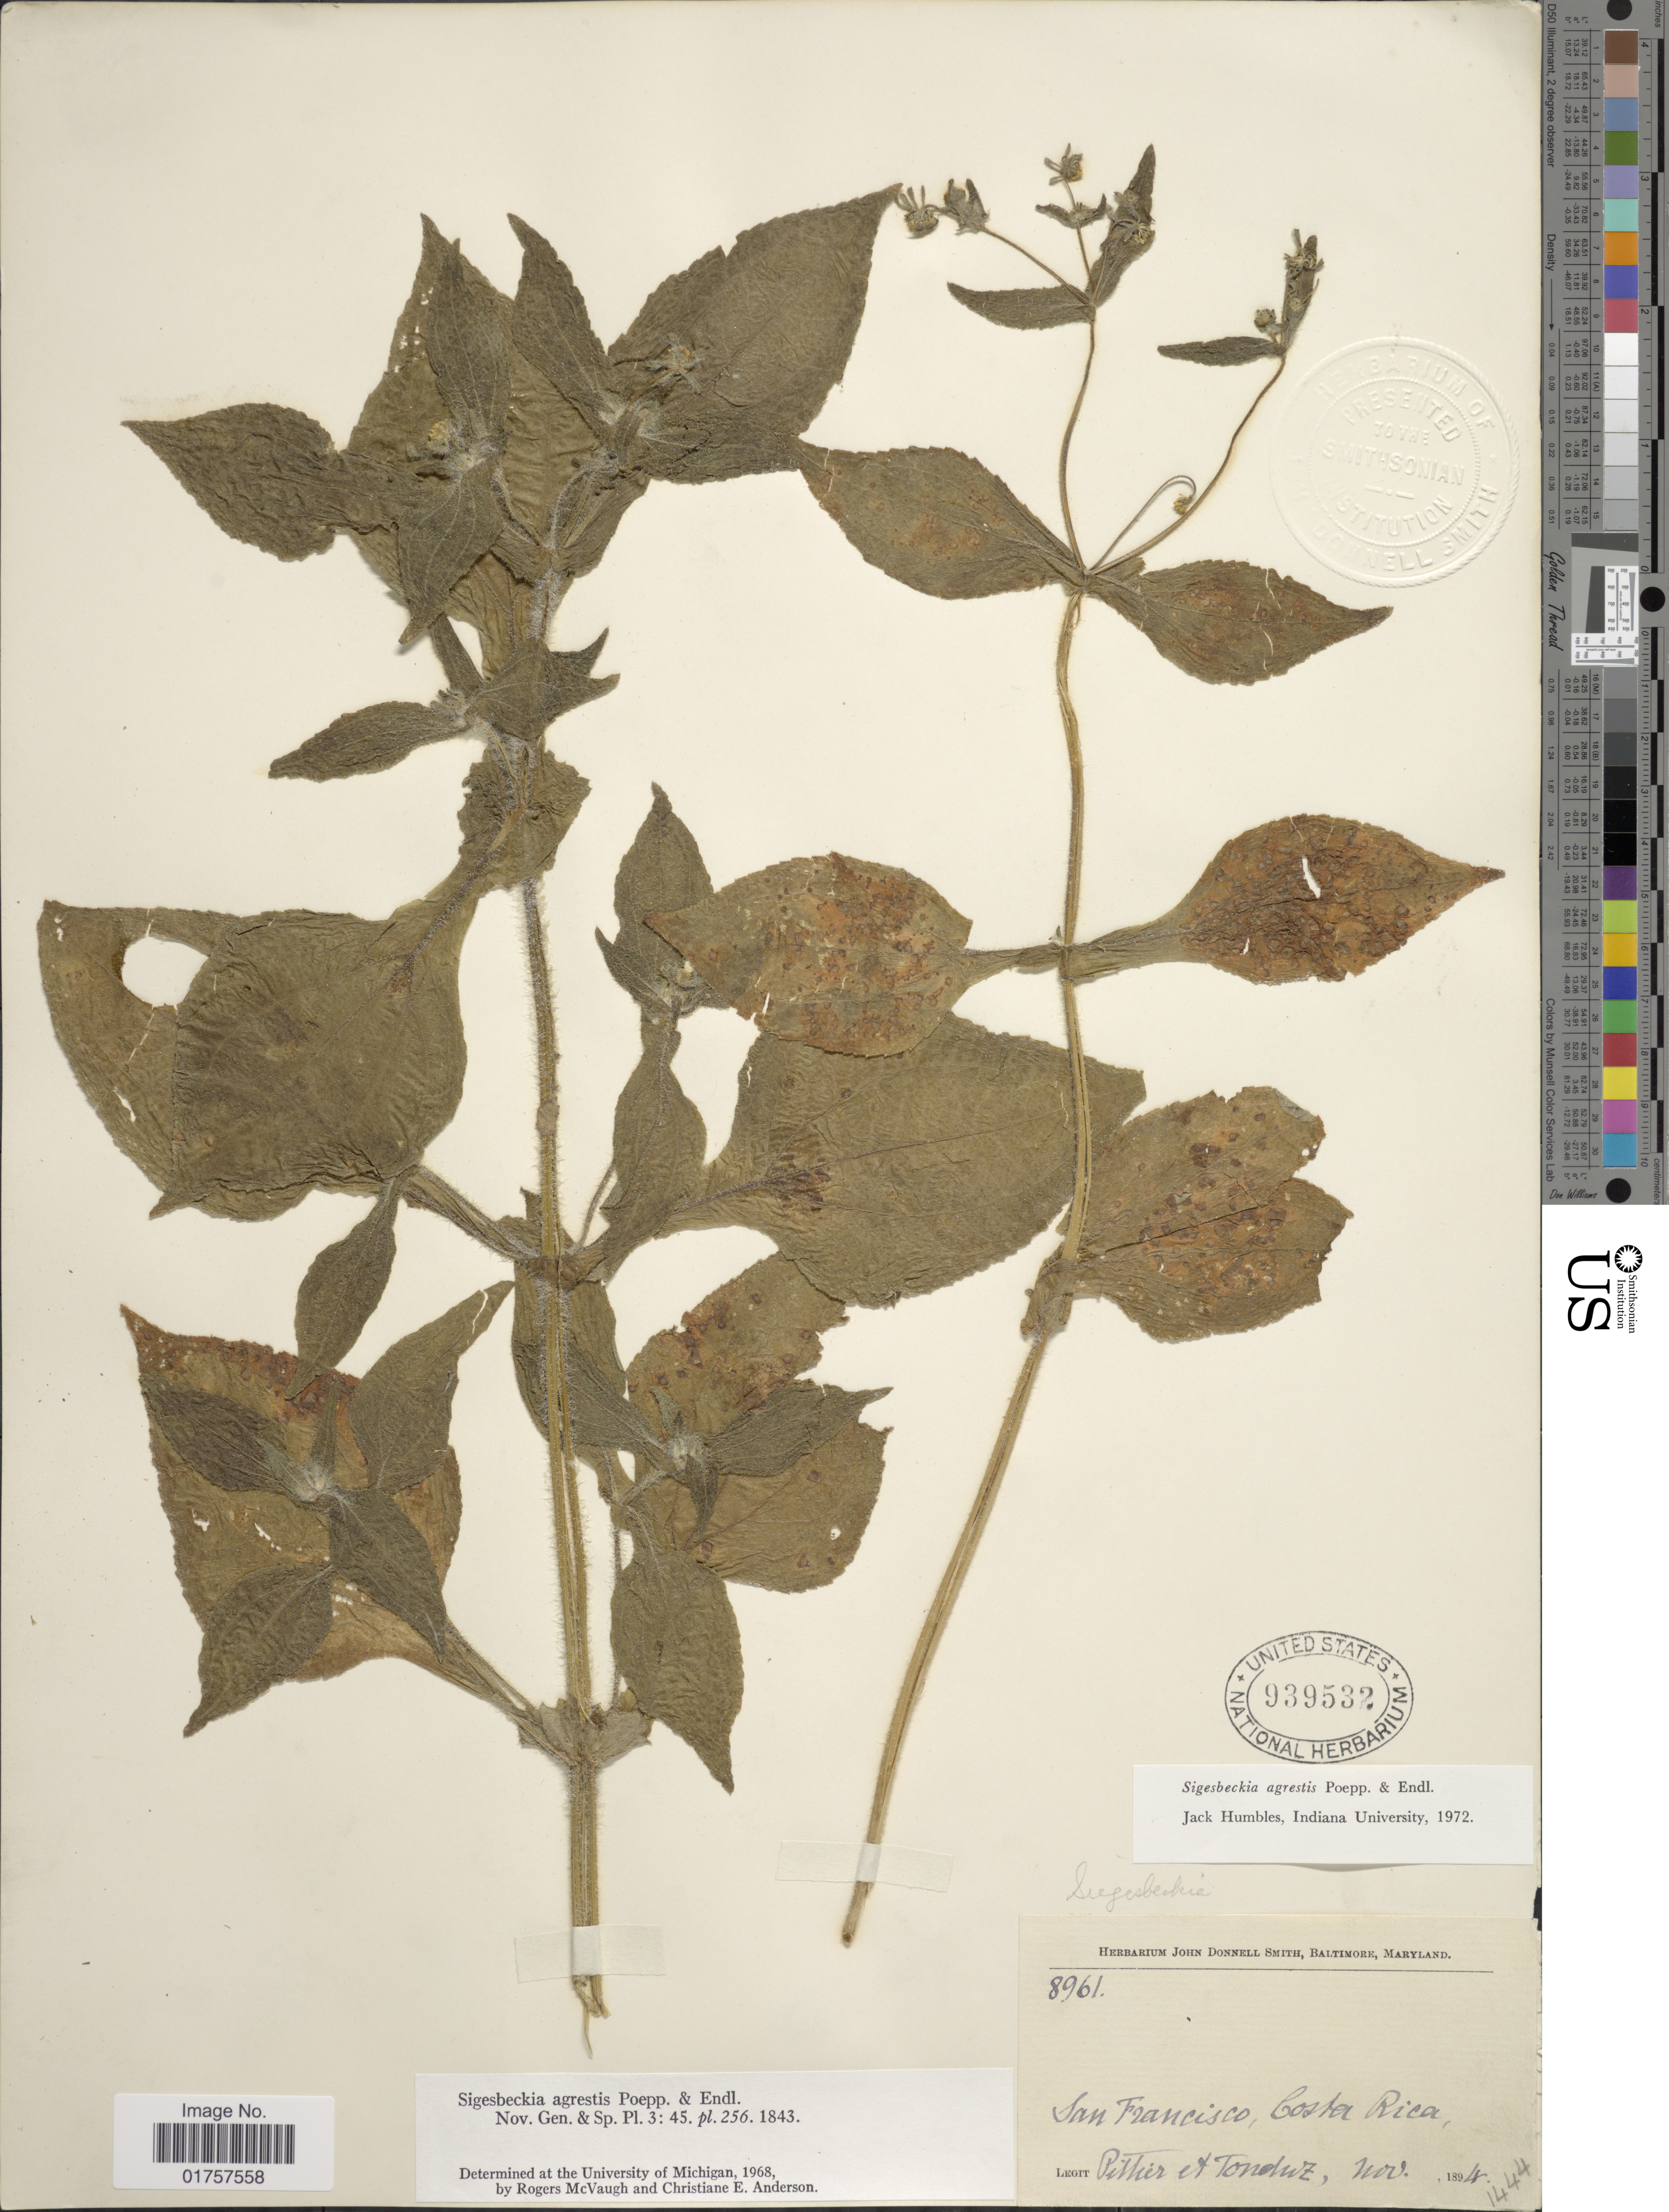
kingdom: Plantae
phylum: Tracheophyta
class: Magnoliopsida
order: Asterales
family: Asteraceae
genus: Sigesbeckia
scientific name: Sigesbeckia agrestis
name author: Poepp.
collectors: Pittier, -- & A. Tonduz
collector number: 8961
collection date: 1894-11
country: Costa Rica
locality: San Francisco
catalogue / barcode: US 939532